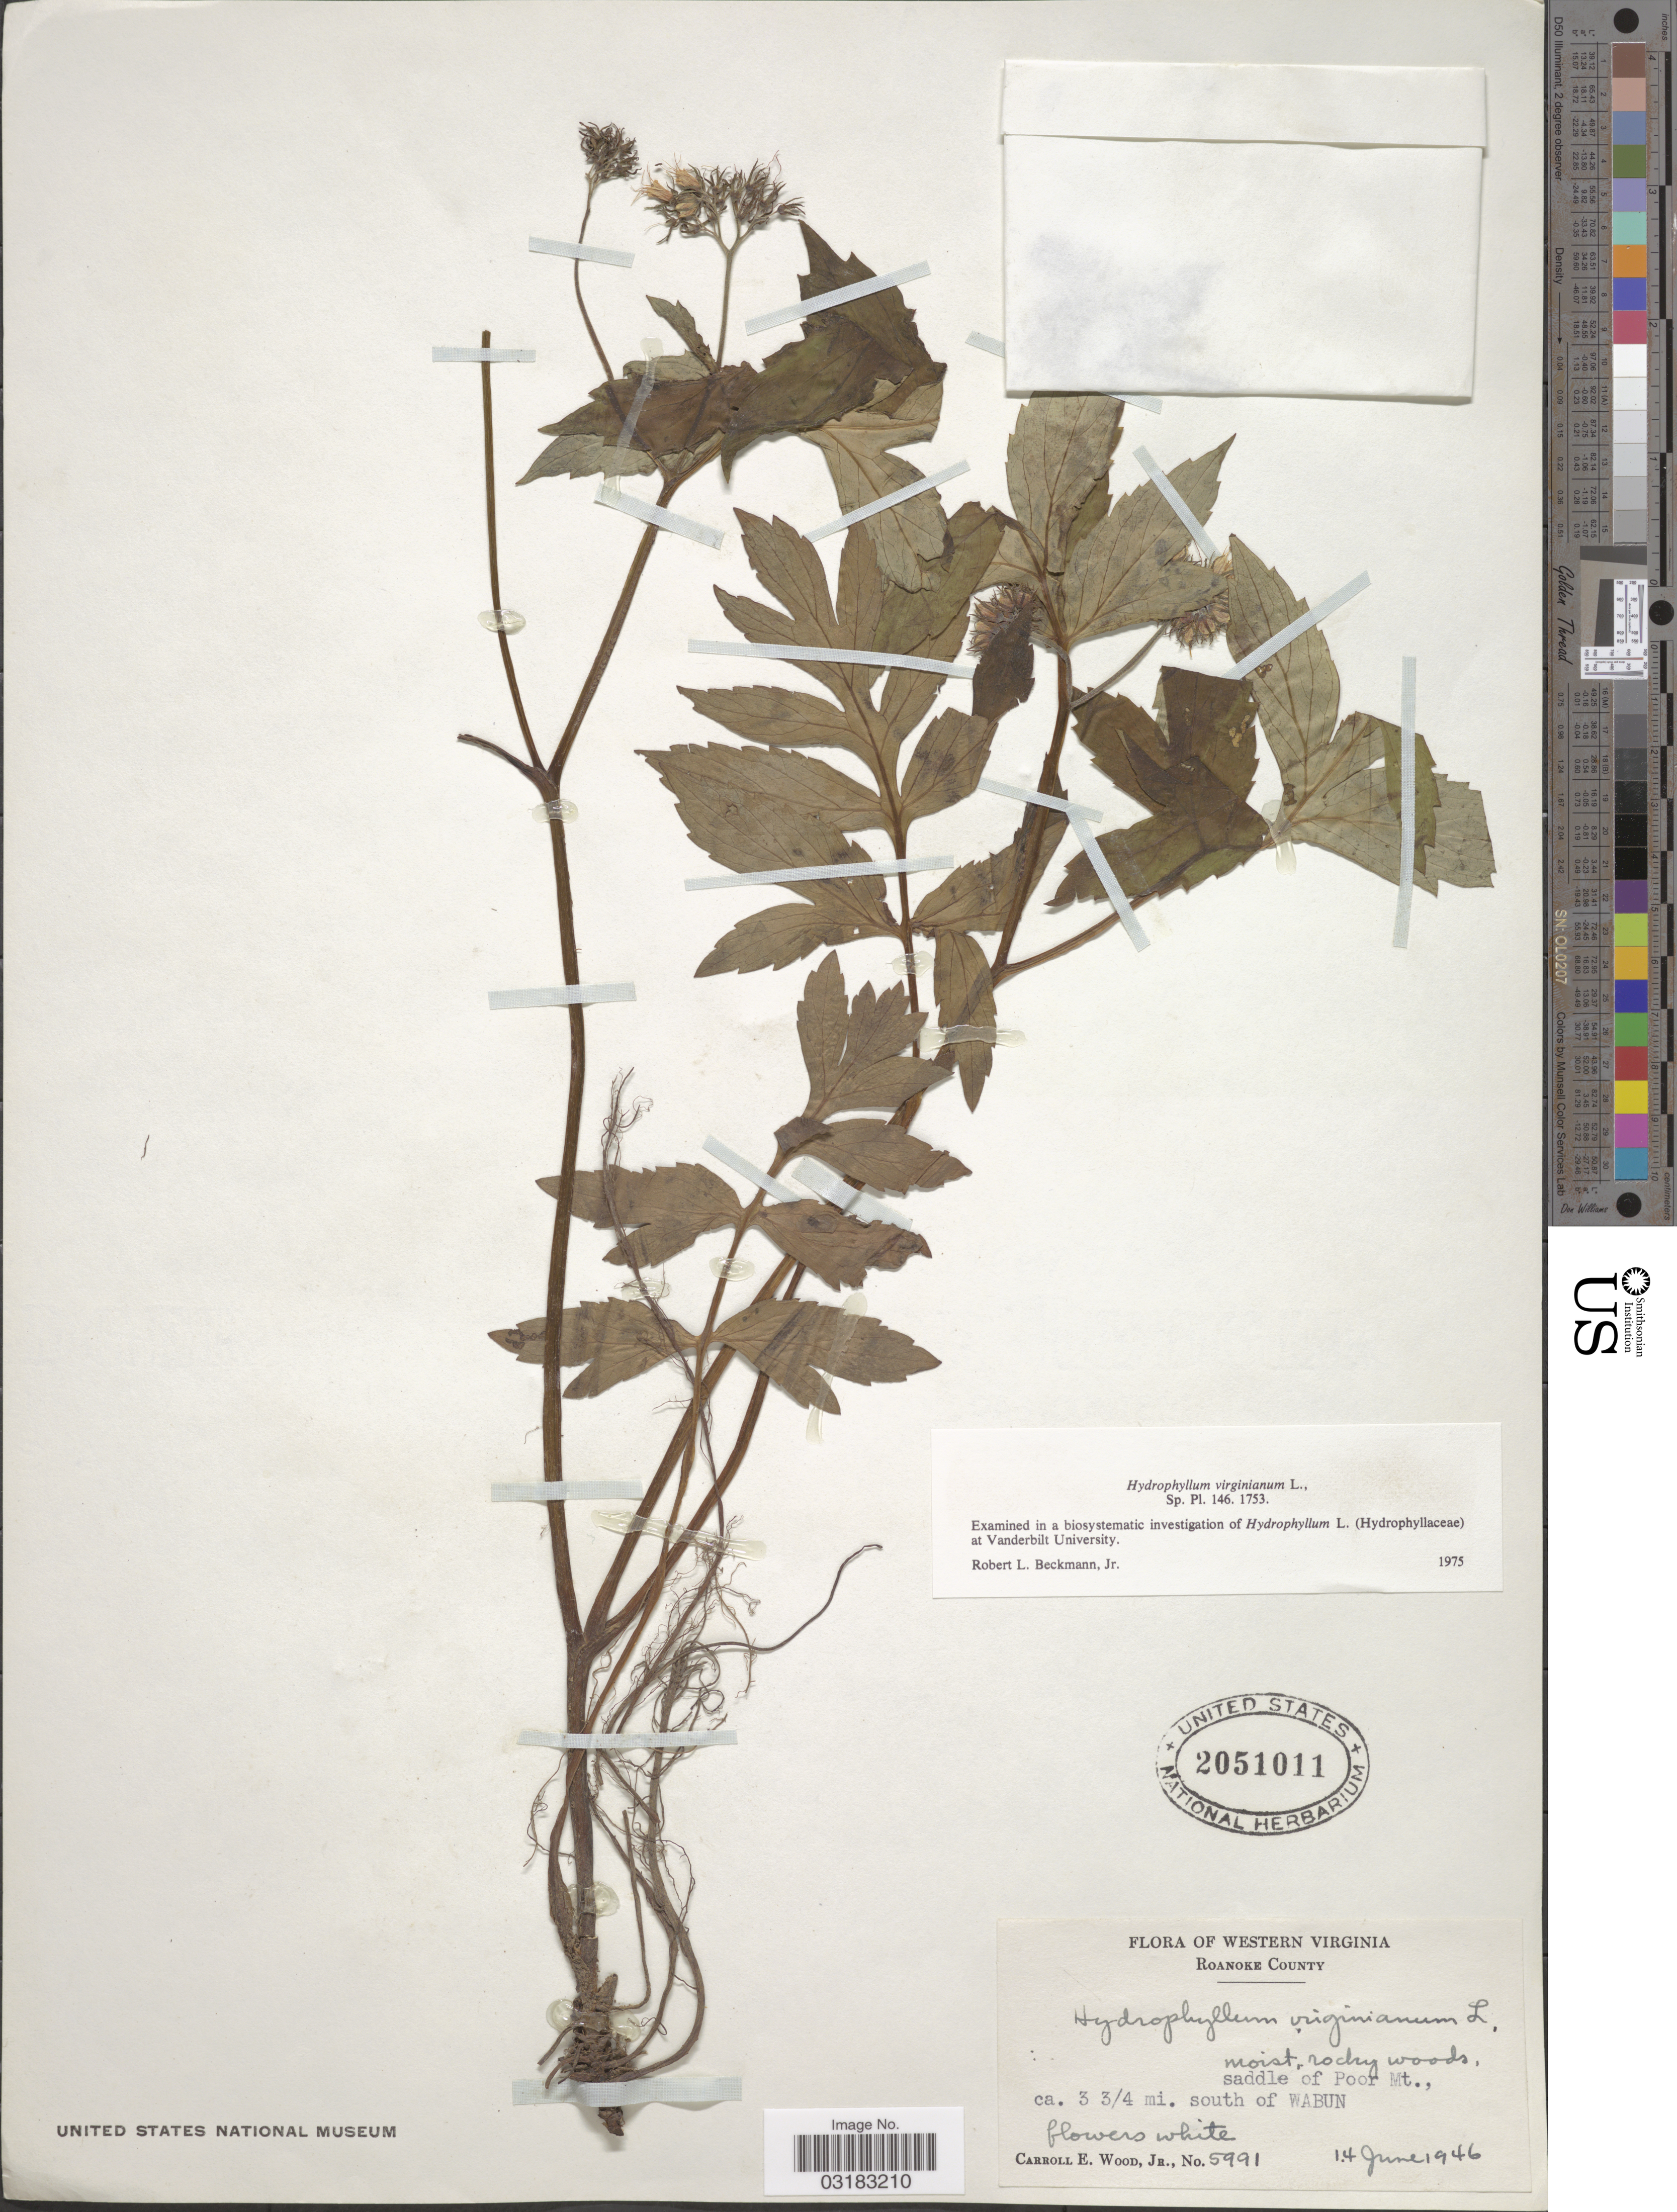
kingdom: Plantae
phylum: Tracheophyta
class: Magnoliopsida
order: Boraginales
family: Hydrophyllaceae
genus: Hydrophyllum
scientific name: Hydrophyllum virginianum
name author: L.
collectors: C. E. Wood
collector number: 5991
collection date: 1946-06-14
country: United States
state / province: Virginia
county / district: Roanoke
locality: Western Virginia. Roanoke County. Saddle of Poor Mt., ca. 3¾ mi. south of Wabun.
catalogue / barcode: US 2051011